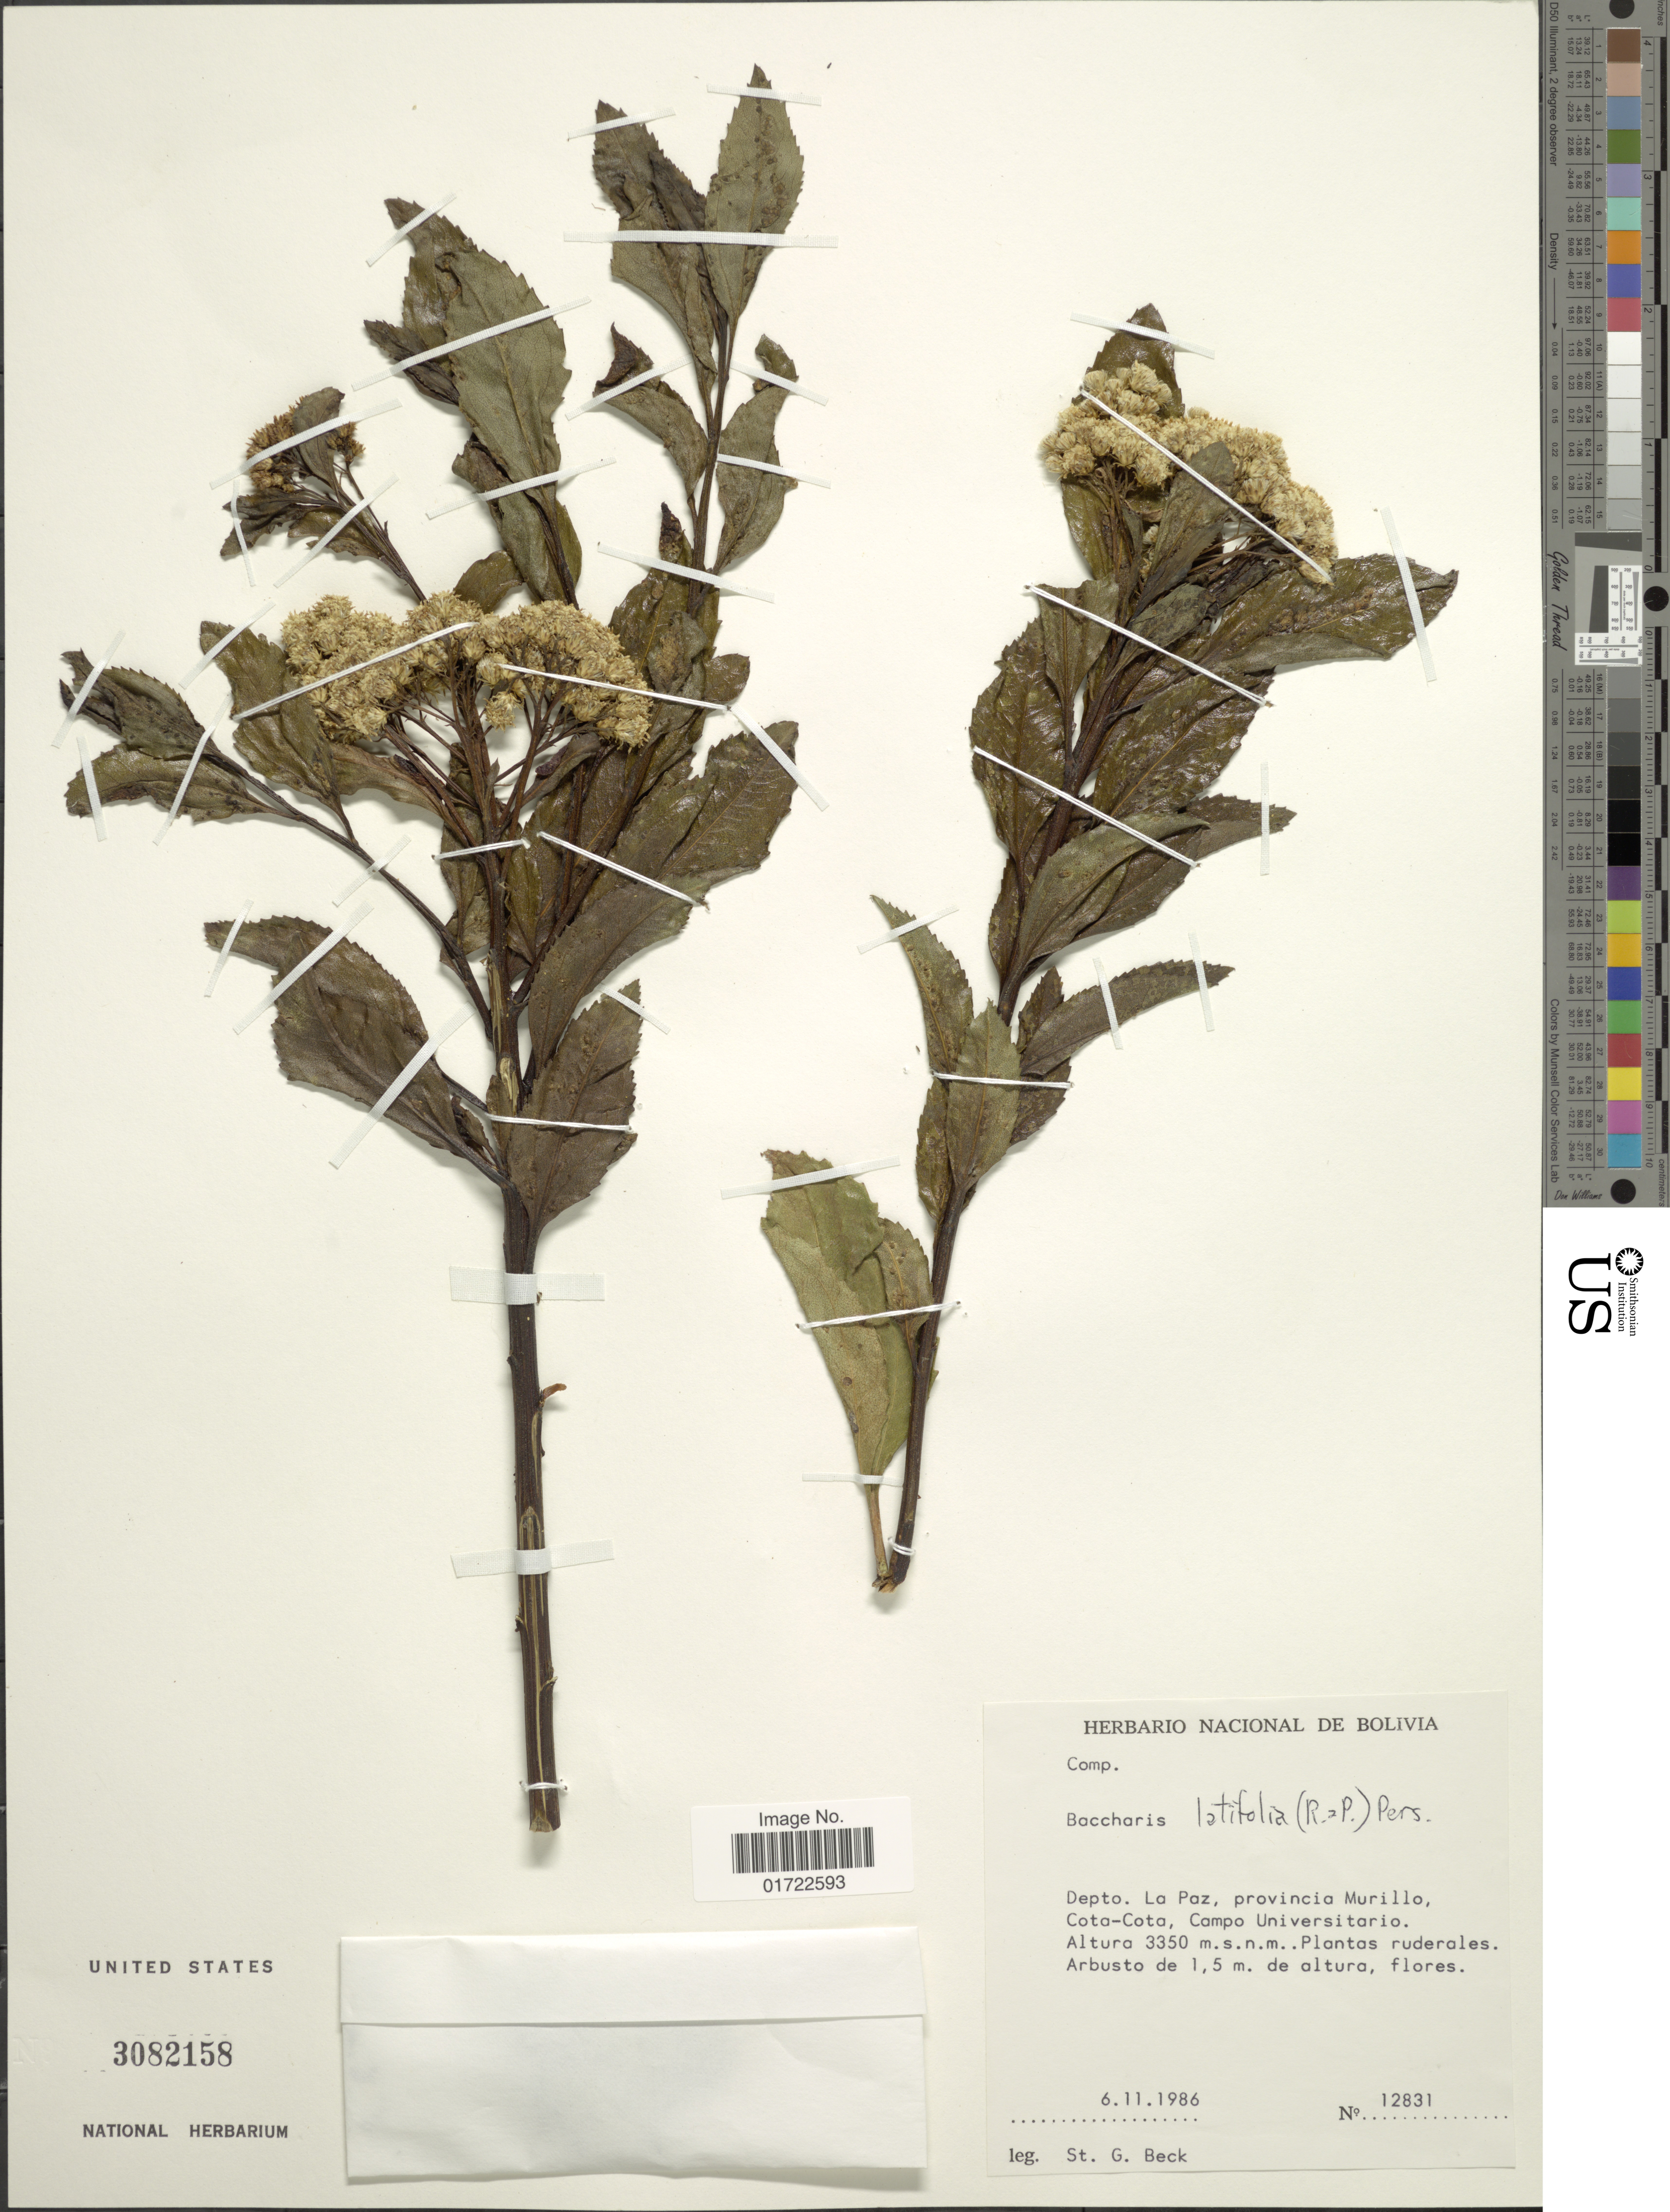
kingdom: Plantae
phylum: Tracheophyta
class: Magnoliopsida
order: Asterales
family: Asteraceae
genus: Baccharis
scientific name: Baccharis latifolia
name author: (Ruiz & Pav.) Pers.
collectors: S. G. Beck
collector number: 12831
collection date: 1986-11-06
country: Bolivia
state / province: La Paz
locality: Provincia Murillo Cota-Cota, Campo Universitario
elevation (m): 3350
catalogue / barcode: US 3082158